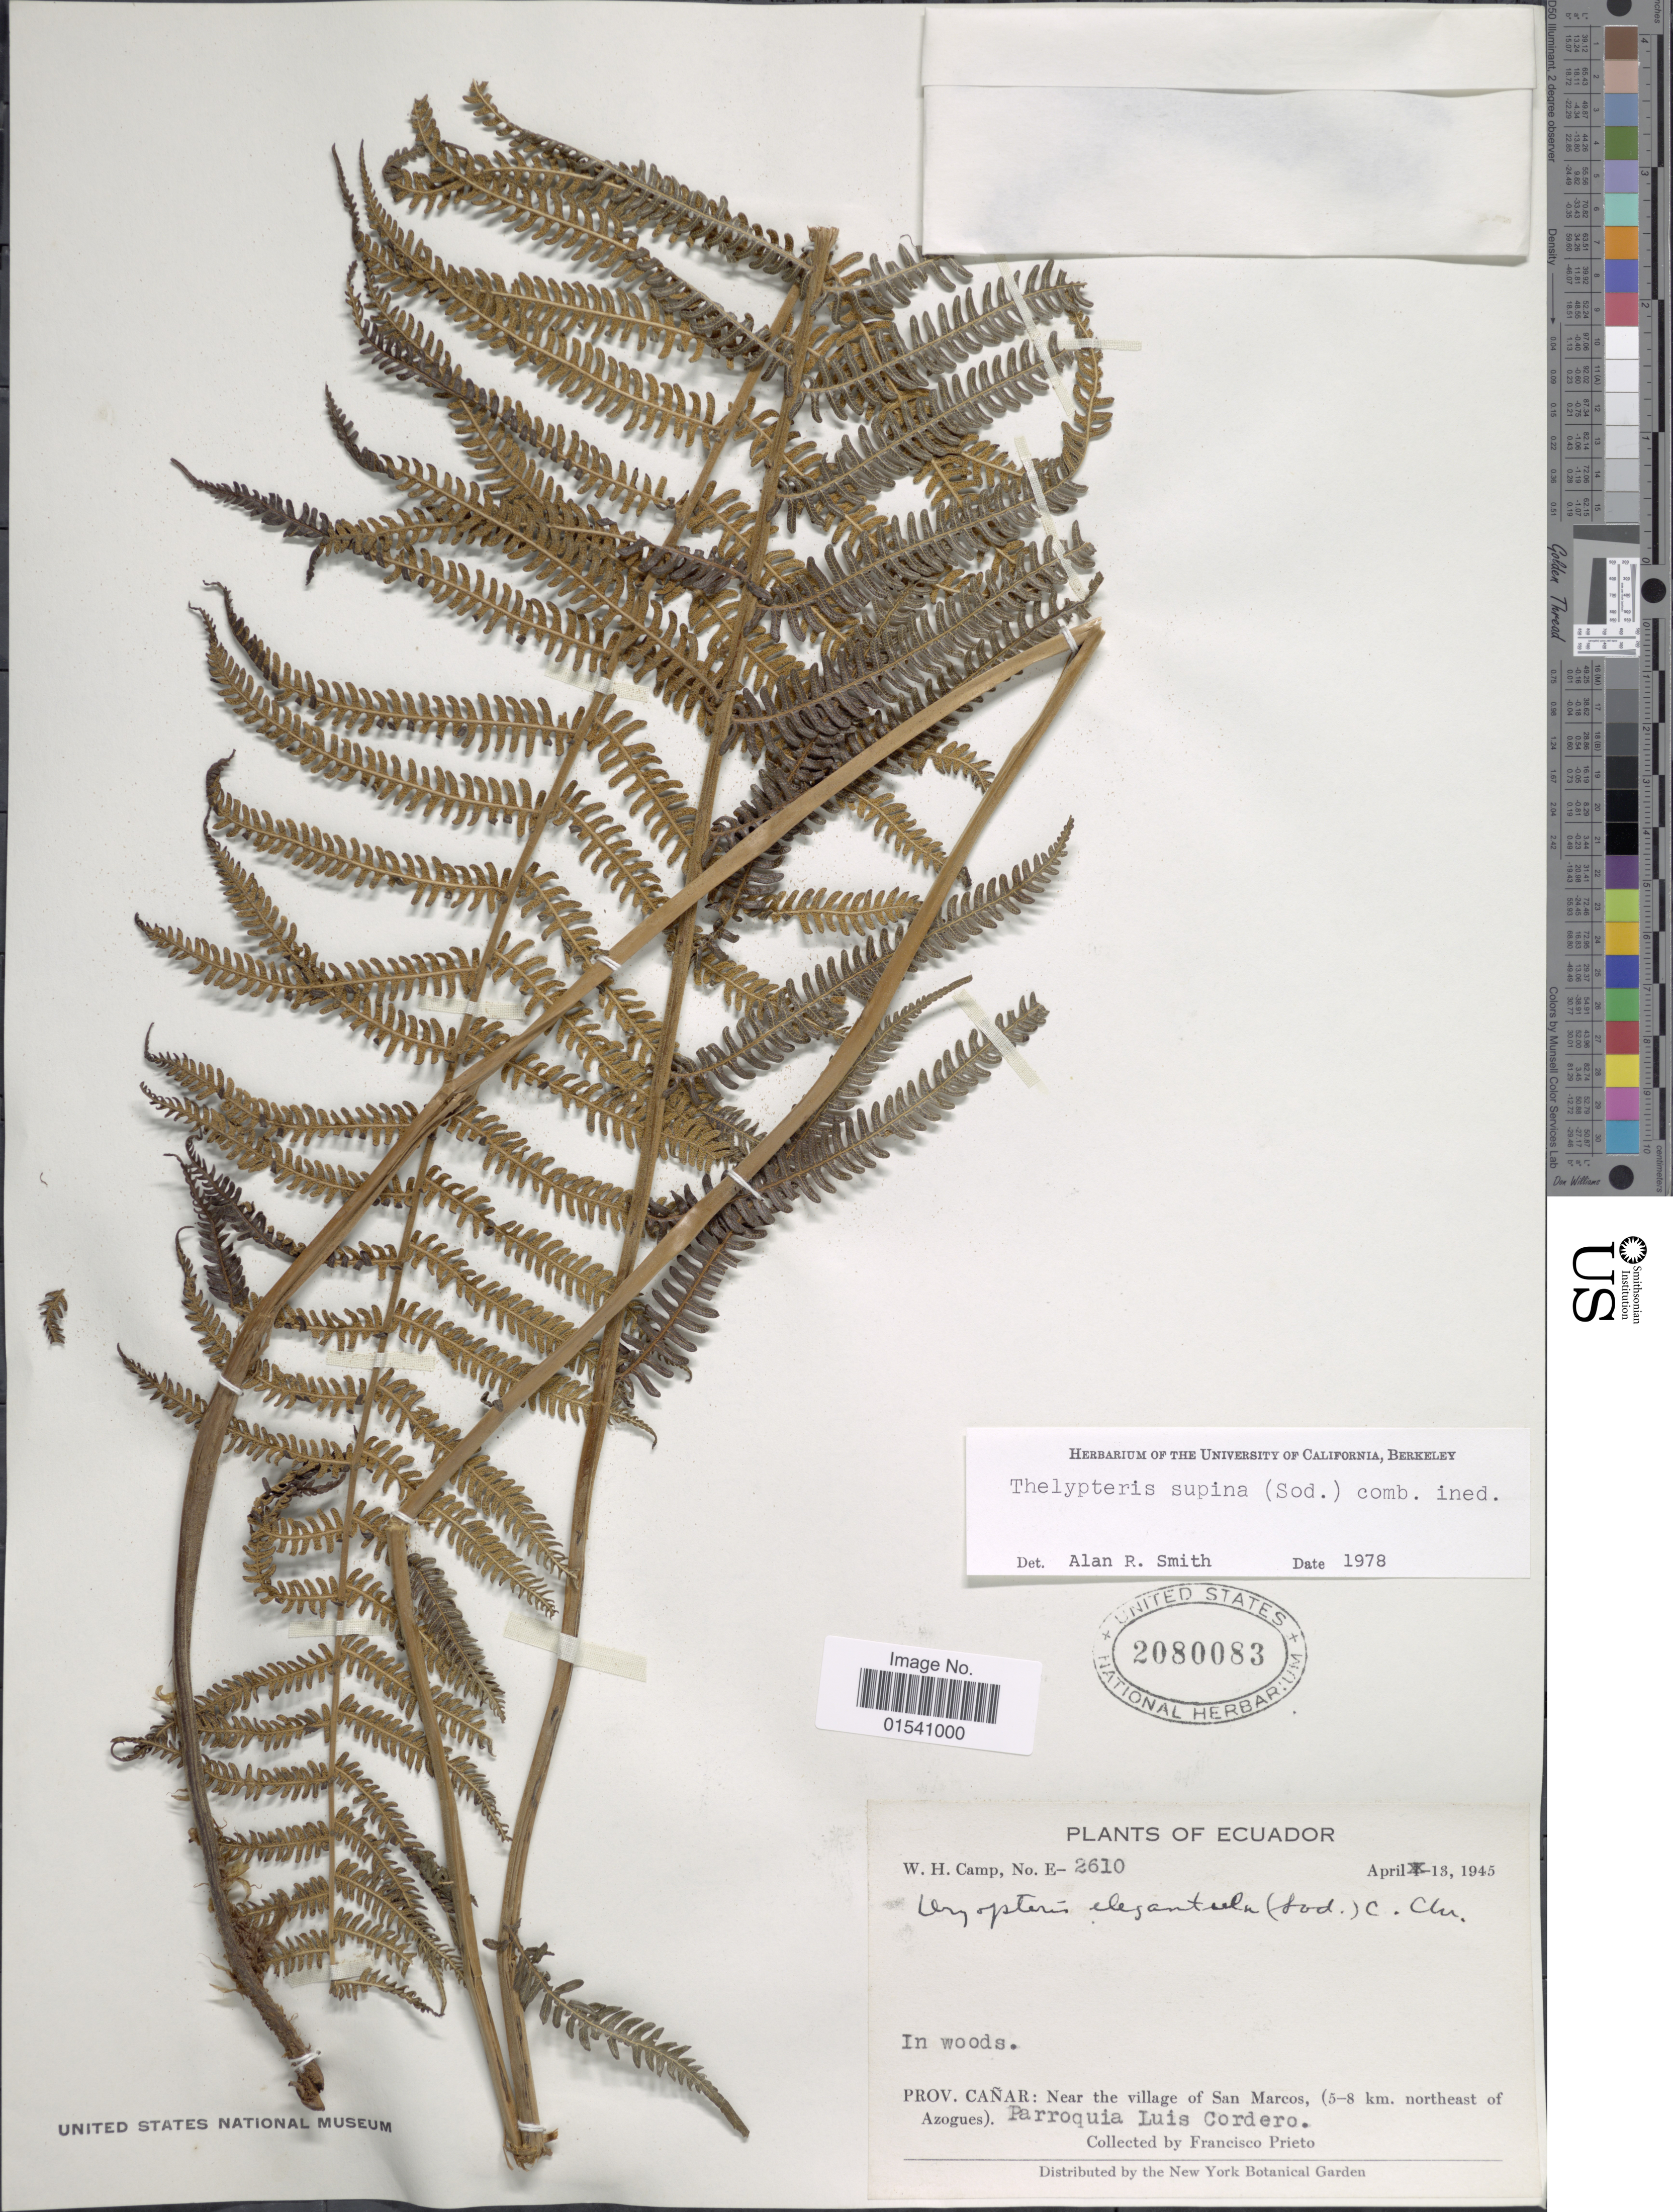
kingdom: Plantae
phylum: Tracheophyta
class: Polypodiopsida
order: Polypodiales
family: Thelypteridaceae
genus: Amauropelta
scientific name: Amauropelta supina (Sodiro) comb. nov., ined 2015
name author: (Sodiro)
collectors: W. H. Camp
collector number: E-2610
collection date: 1945-04-13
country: Ecuador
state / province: Cañar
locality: Near the village of San Marcos, (5-8 km. northeast of Azogues). Parroquia Luis Cordero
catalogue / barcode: US 2080083